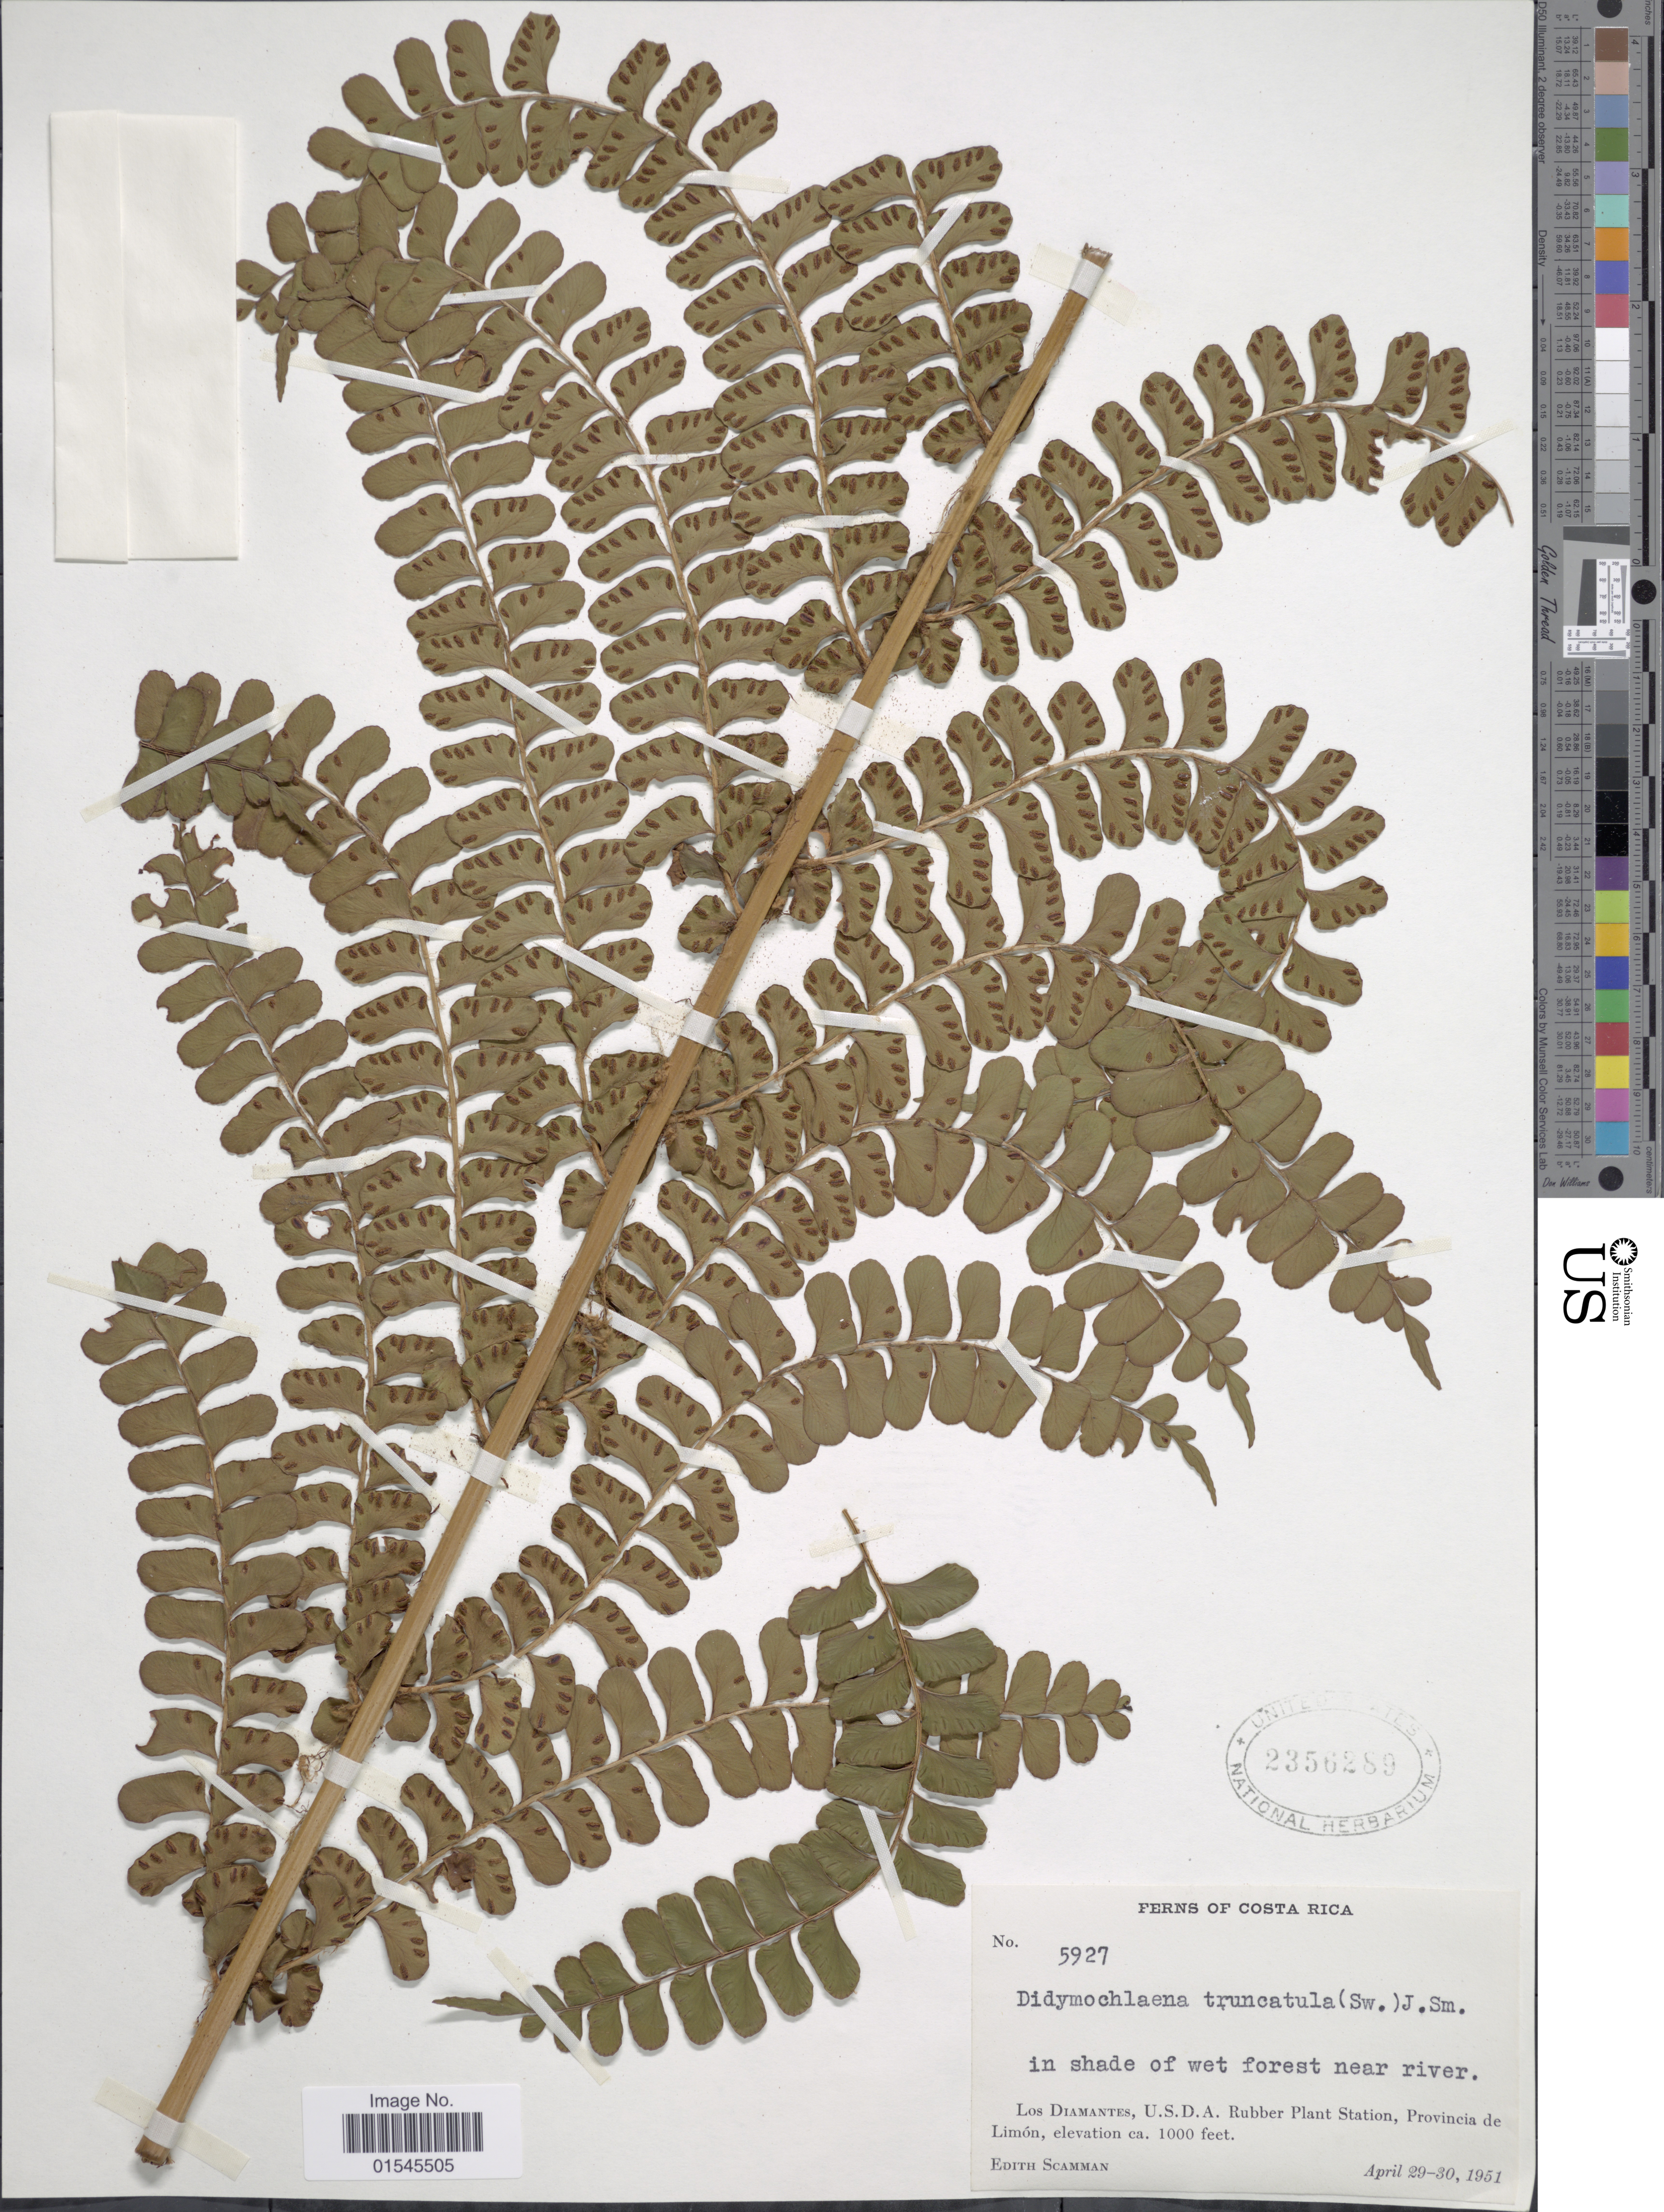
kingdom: Plantae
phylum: Tracheophyta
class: Polypodiopsida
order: Polypodiales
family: Didymochlaenaceae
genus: Didymochlaena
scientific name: Didymochlaena truncatula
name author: (Sw.) J. Sm.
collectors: E. Scamman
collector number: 5927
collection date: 1951-04-29/1951-04-30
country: Costa Rica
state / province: Limón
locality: Los Diamantes, U. S. D. A. Rubber Plant Station, Provincia de Limon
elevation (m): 305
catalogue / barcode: US 2356289